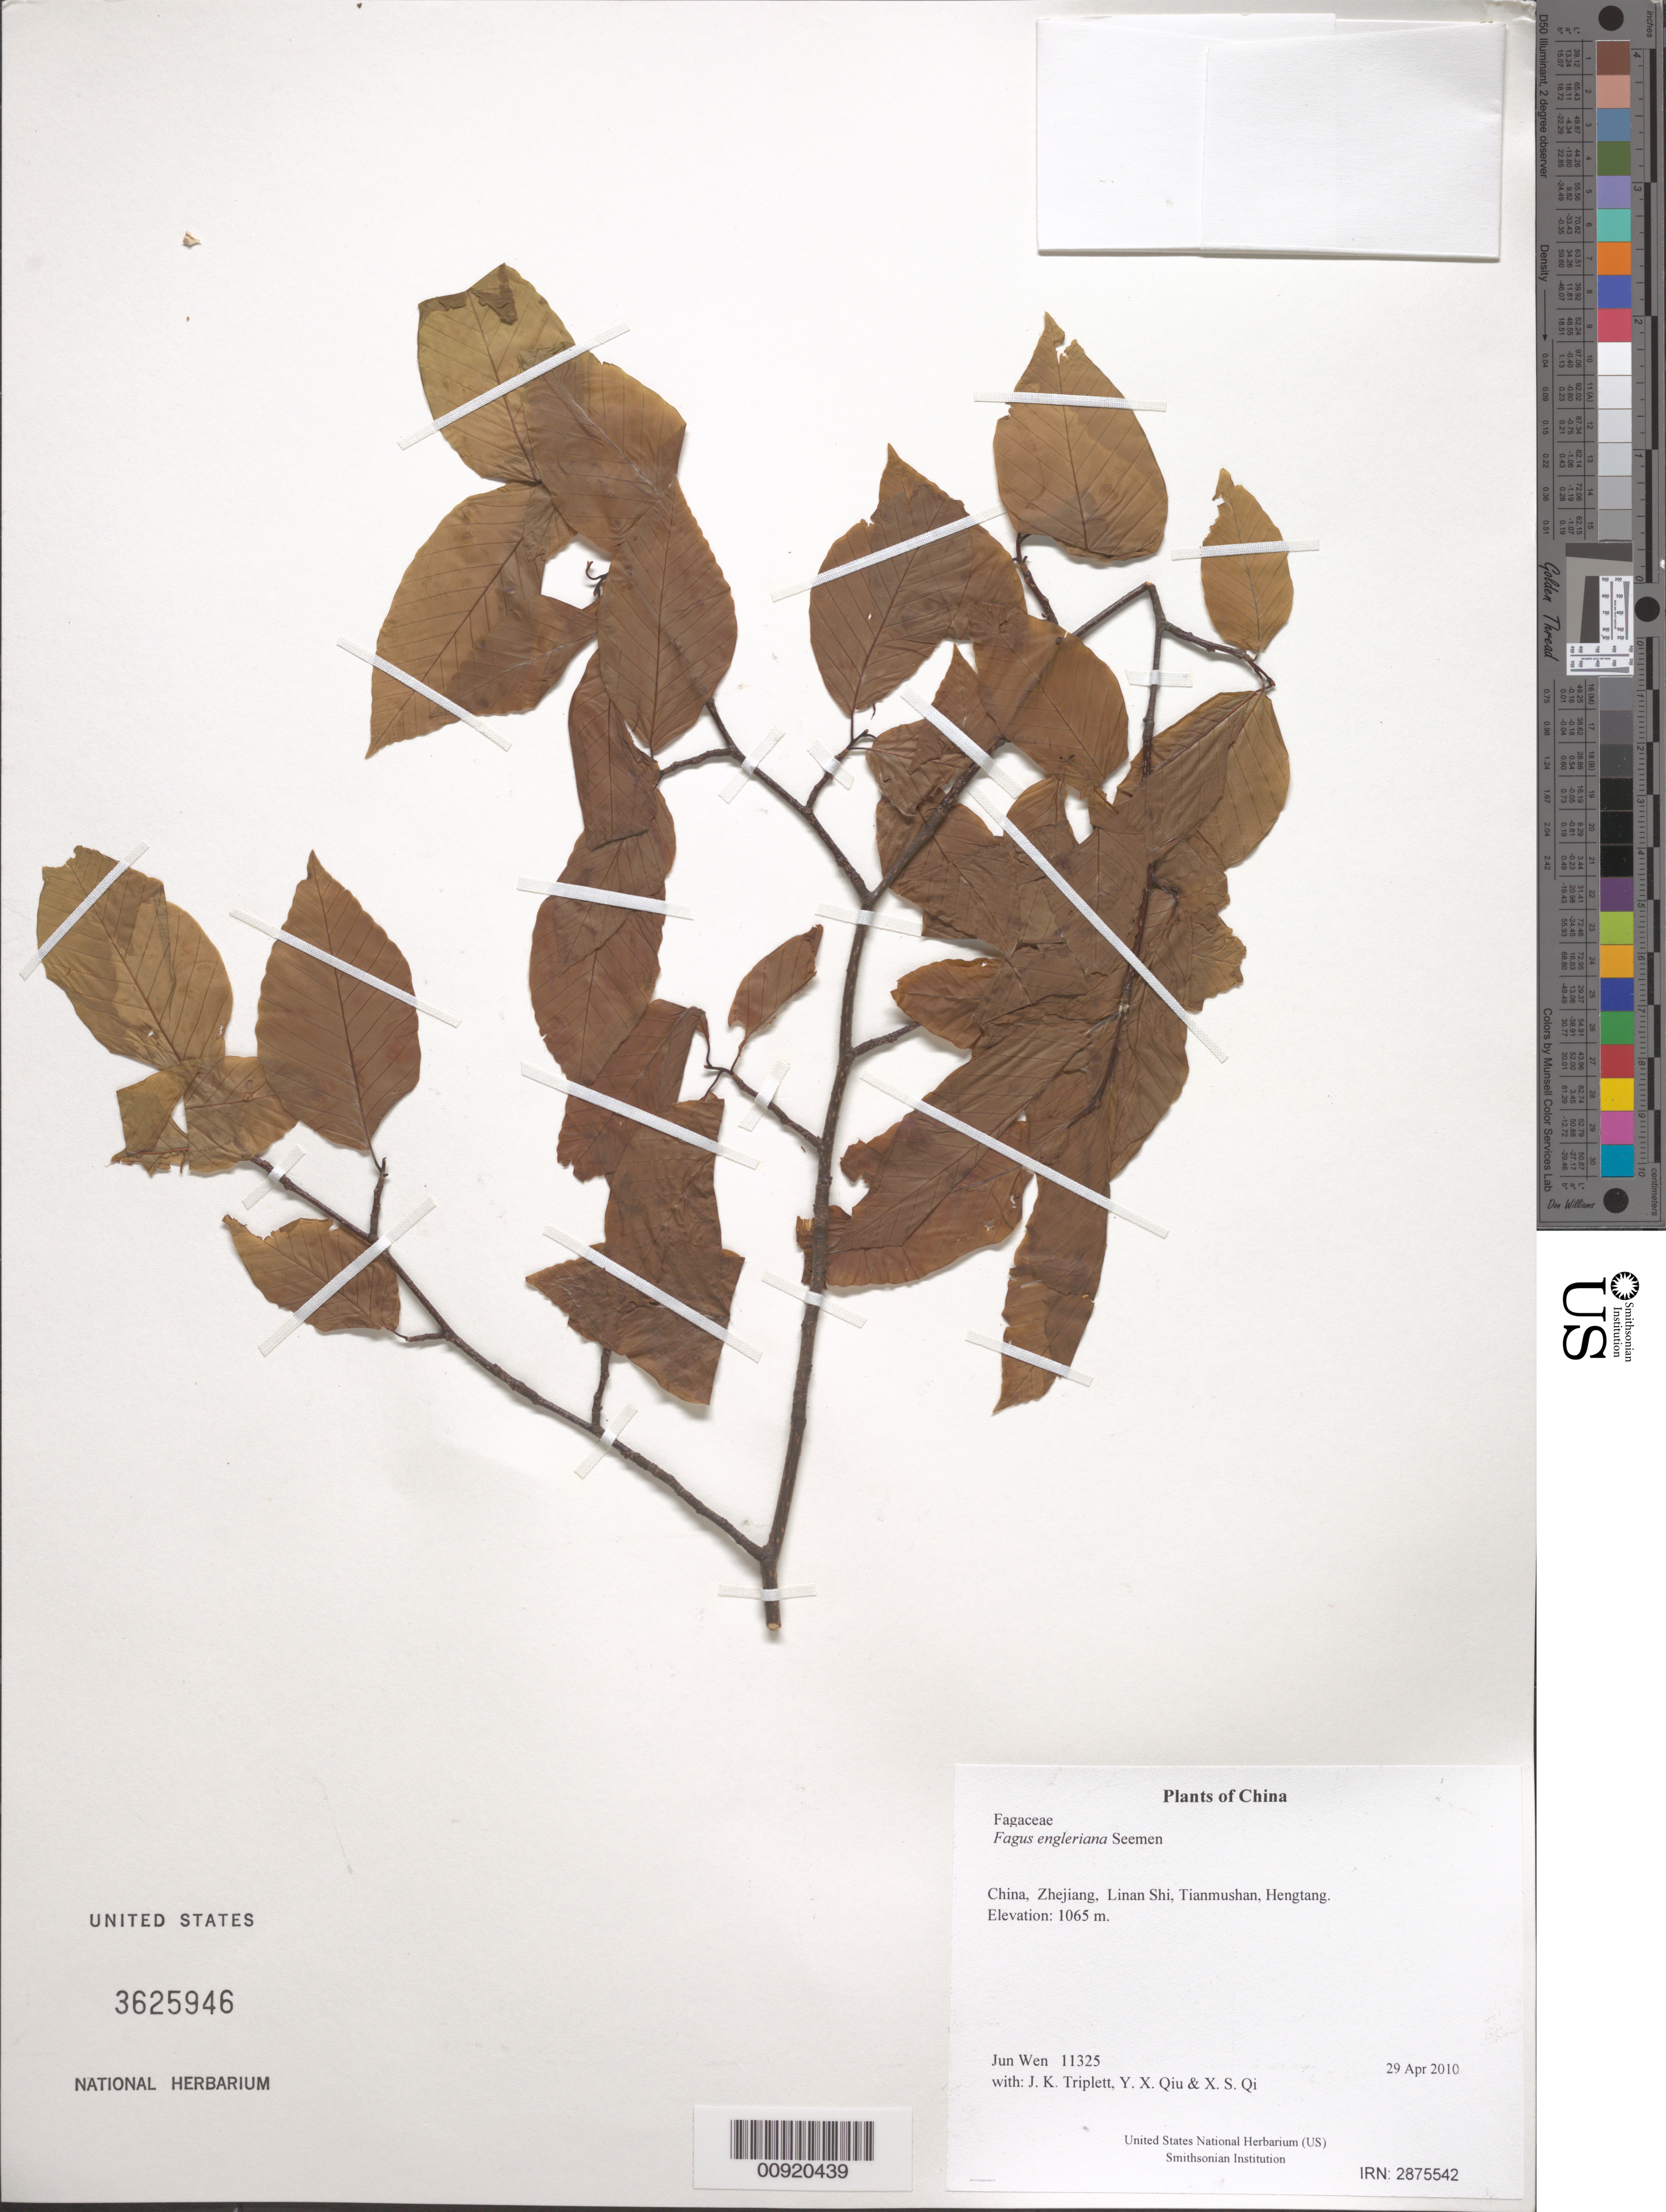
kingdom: Plantae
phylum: Tracheophyta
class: Magnoliopsida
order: Fagales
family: Fagaceae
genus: Fagus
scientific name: Fagus engleriana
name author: Seemen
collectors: J. Wen, J. K. Triplett, Y. X. Qiu & X. S. Qi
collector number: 11325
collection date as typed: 29 Apr 2010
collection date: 2010-04-29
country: China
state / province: Zhejiang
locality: Linan Shi, Tianmushan, Hengtang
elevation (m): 1065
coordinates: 30 21.568 N, 119 25.852 E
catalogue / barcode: US 3625946